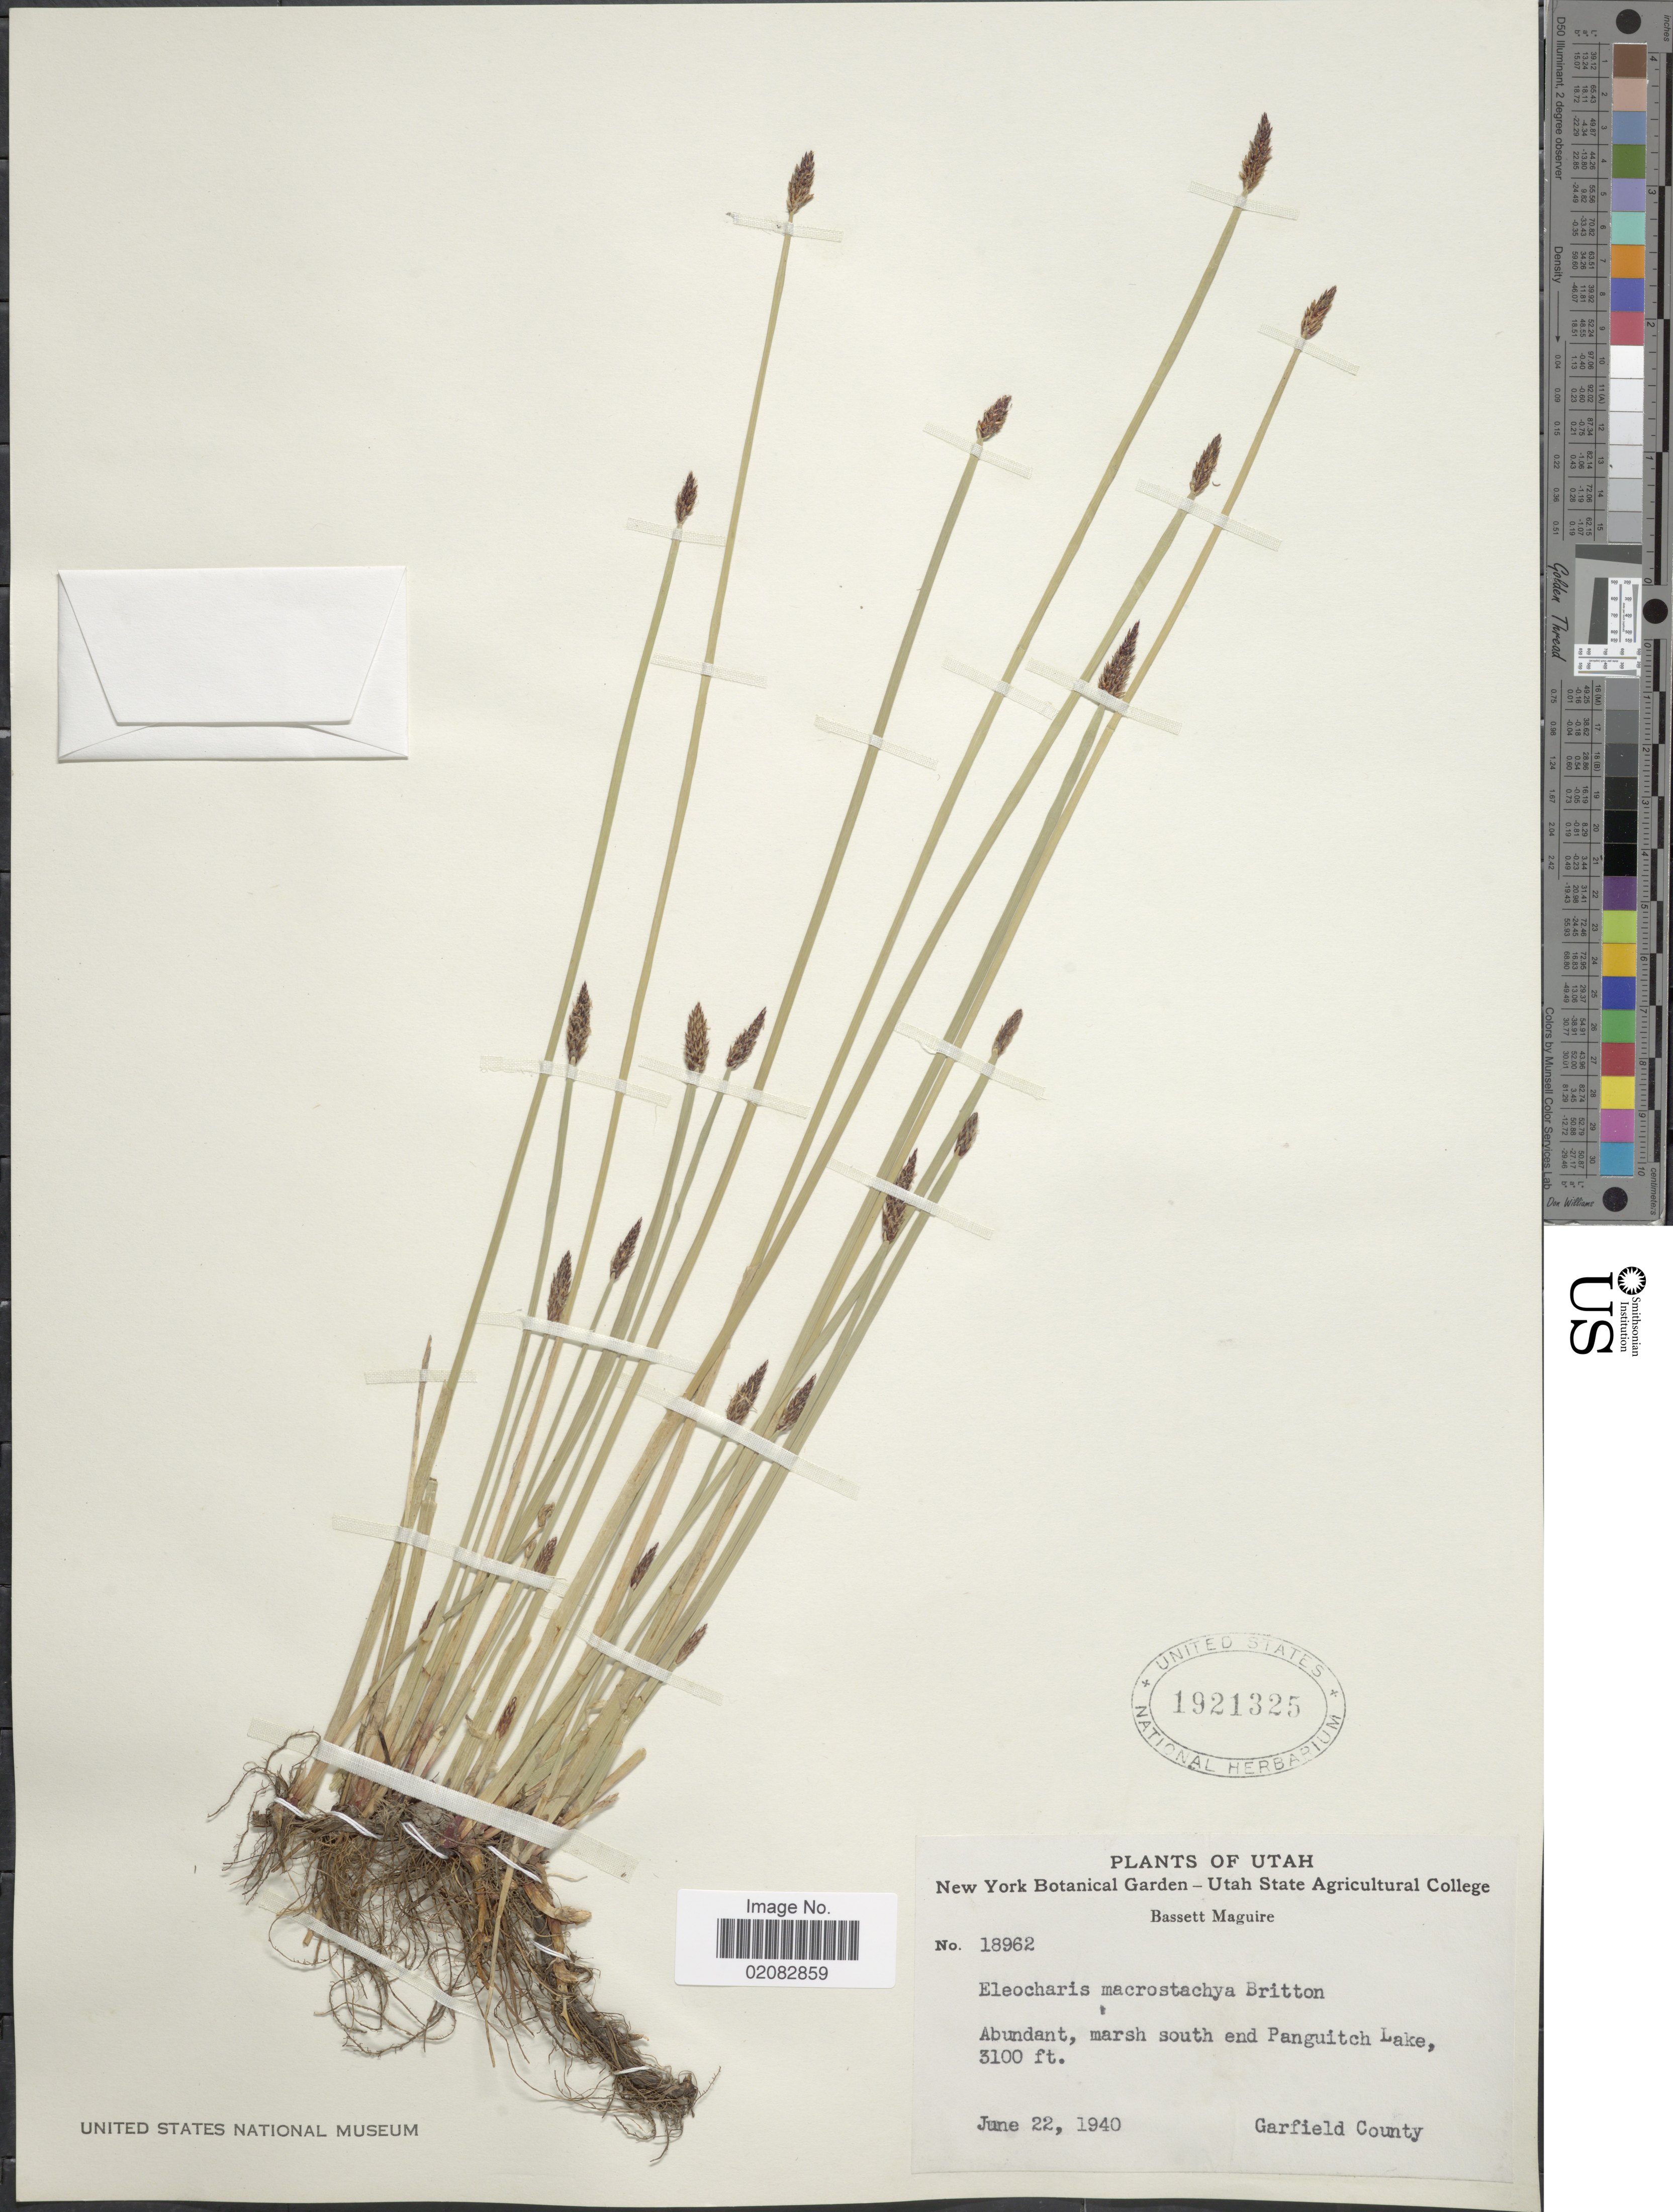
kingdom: Plantae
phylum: Tracheophyta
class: Liliopsida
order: Poales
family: Cyperaceae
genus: Eleocharis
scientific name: Eleocharis macrostachya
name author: Britton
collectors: B. Maguire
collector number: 18962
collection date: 1940-06-22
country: United States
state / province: Utah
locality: South end Panguitch Lake, Garfield County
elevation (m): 945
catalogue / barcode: US 1921325